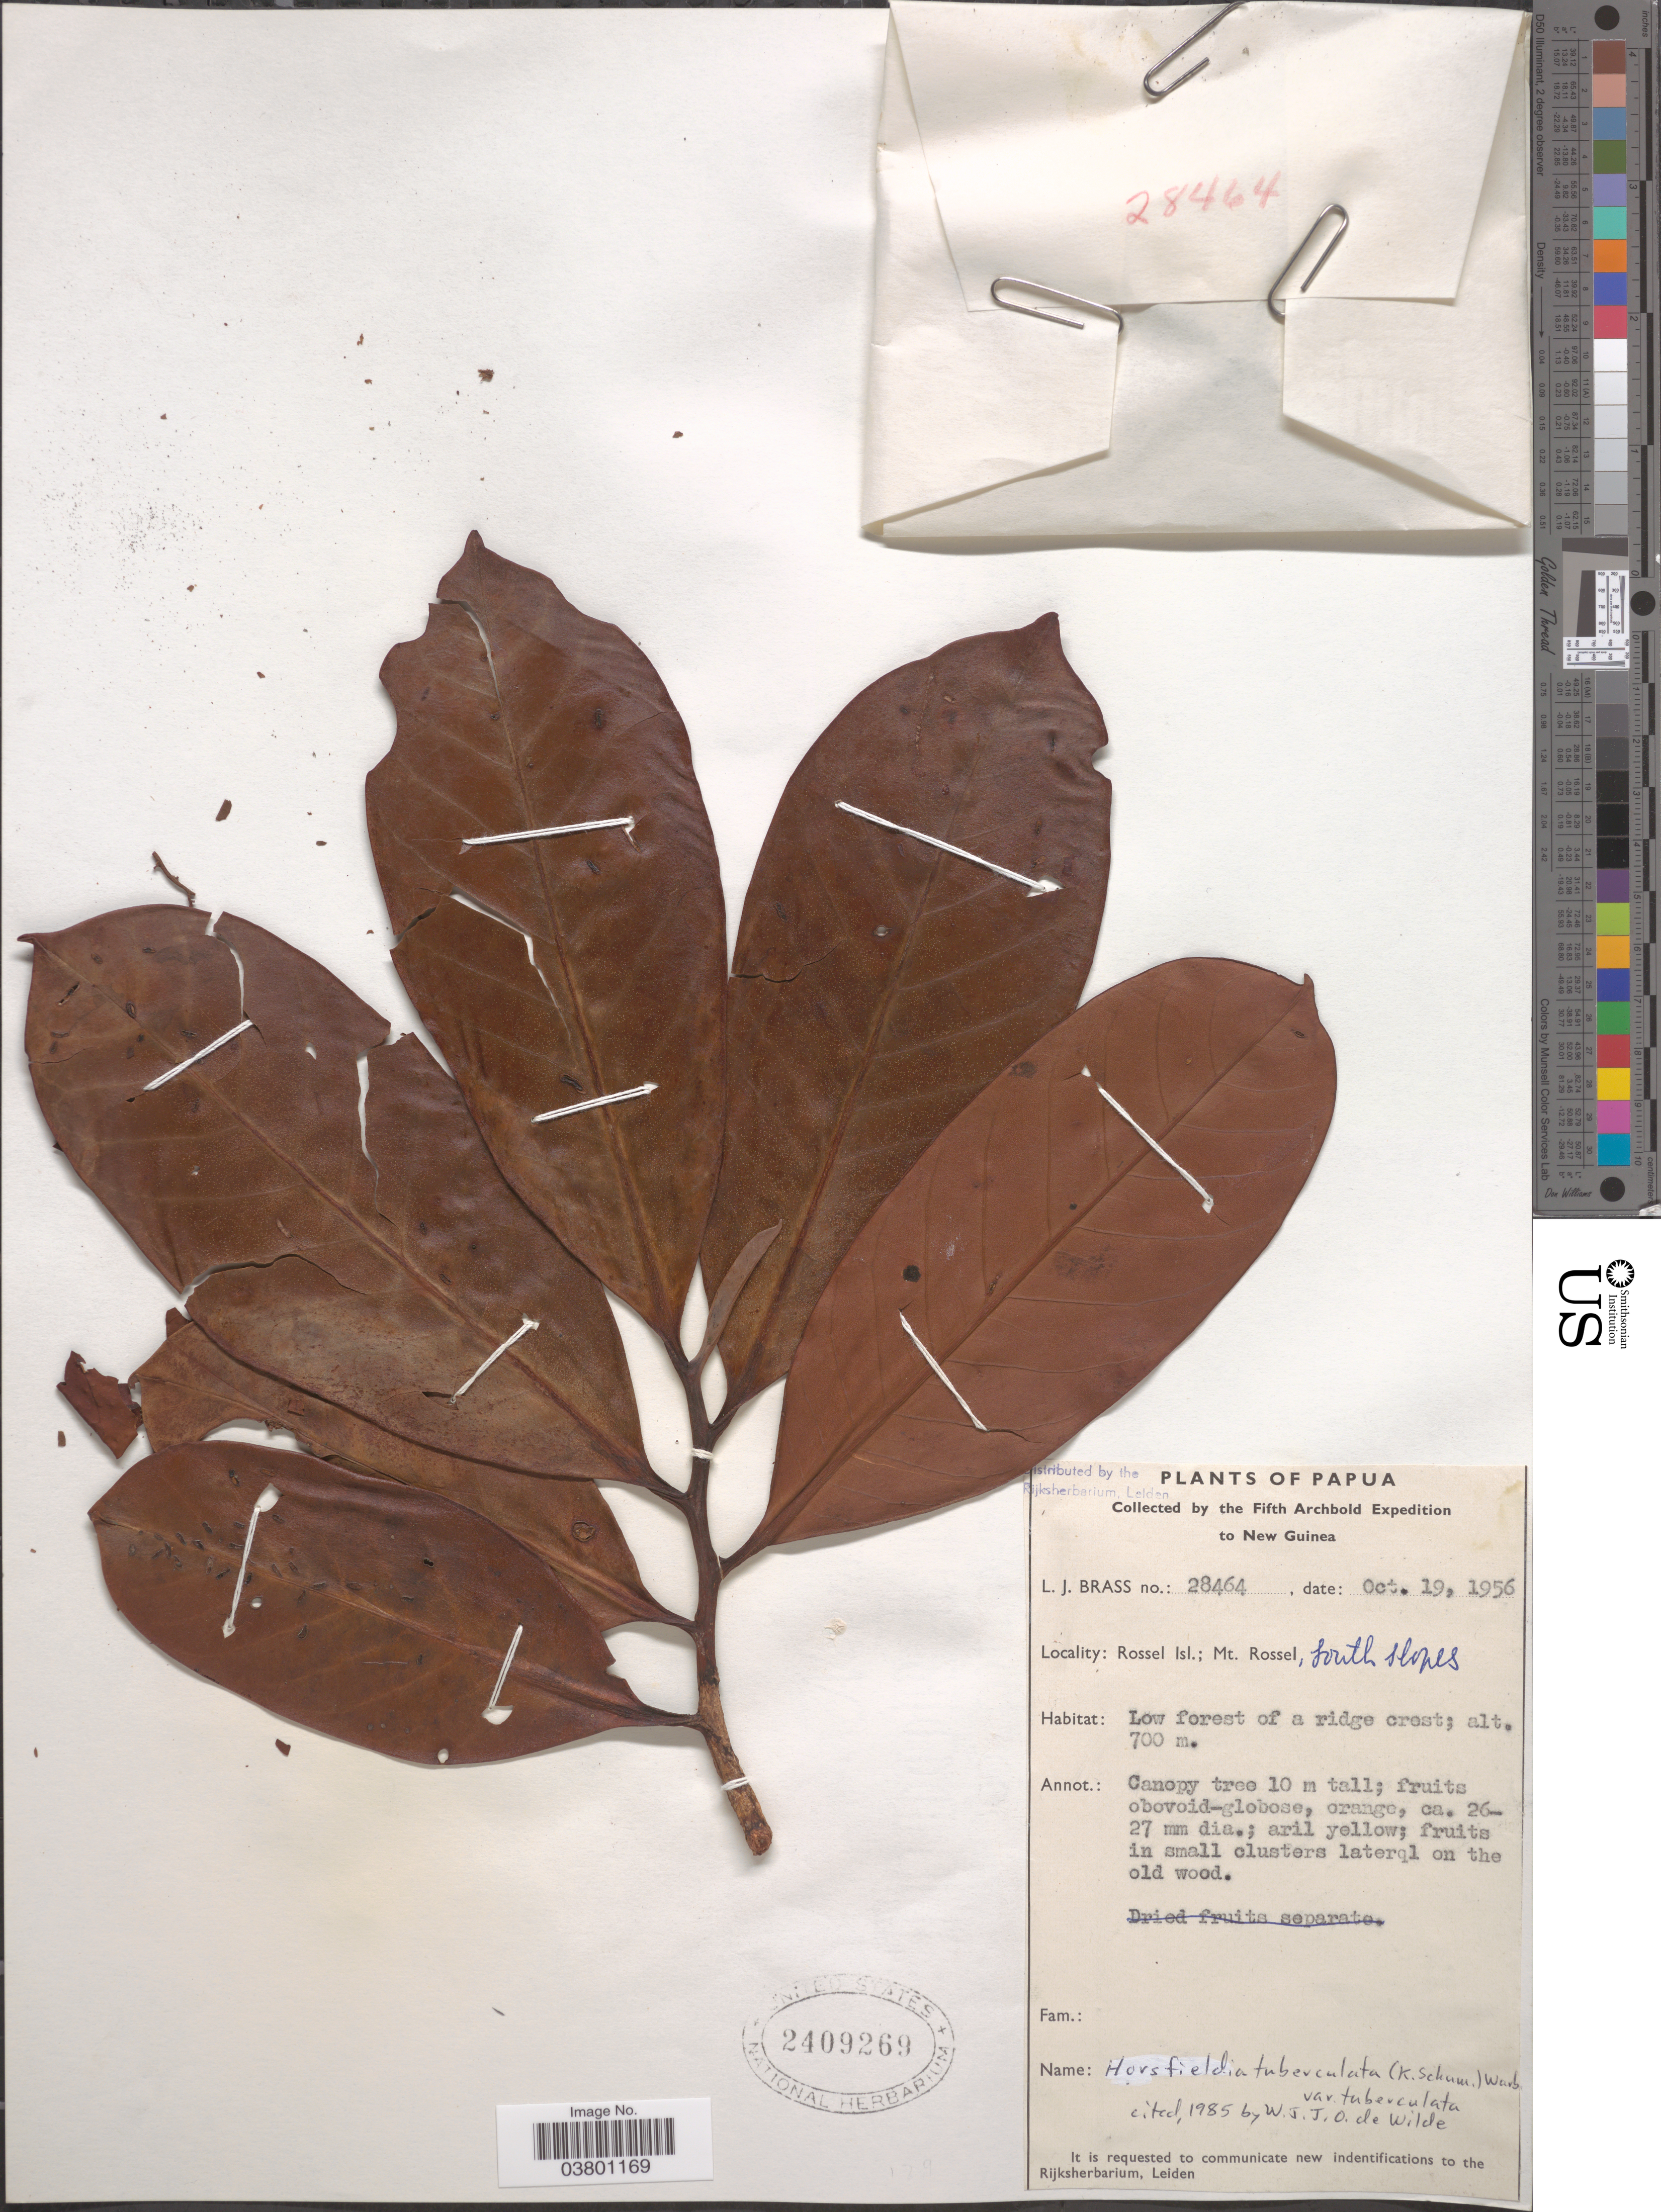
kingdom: Plantae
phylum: Tracheophyta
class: Magnoliopsida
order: Magnoliales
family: Myristicaceae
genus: Horsfieldia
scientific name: Horsfieldia tuberculata var. tuberculata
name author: (K. Schum.) Warb.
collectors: L. J. Brass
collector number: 28464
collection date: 1956-10-19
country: Papua New Guinea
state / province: Milne Bay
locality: Papua. New Guinea. Rossel Isl.; Mt. Rossel, south slopes.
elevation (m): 700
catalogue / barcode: US 2409269